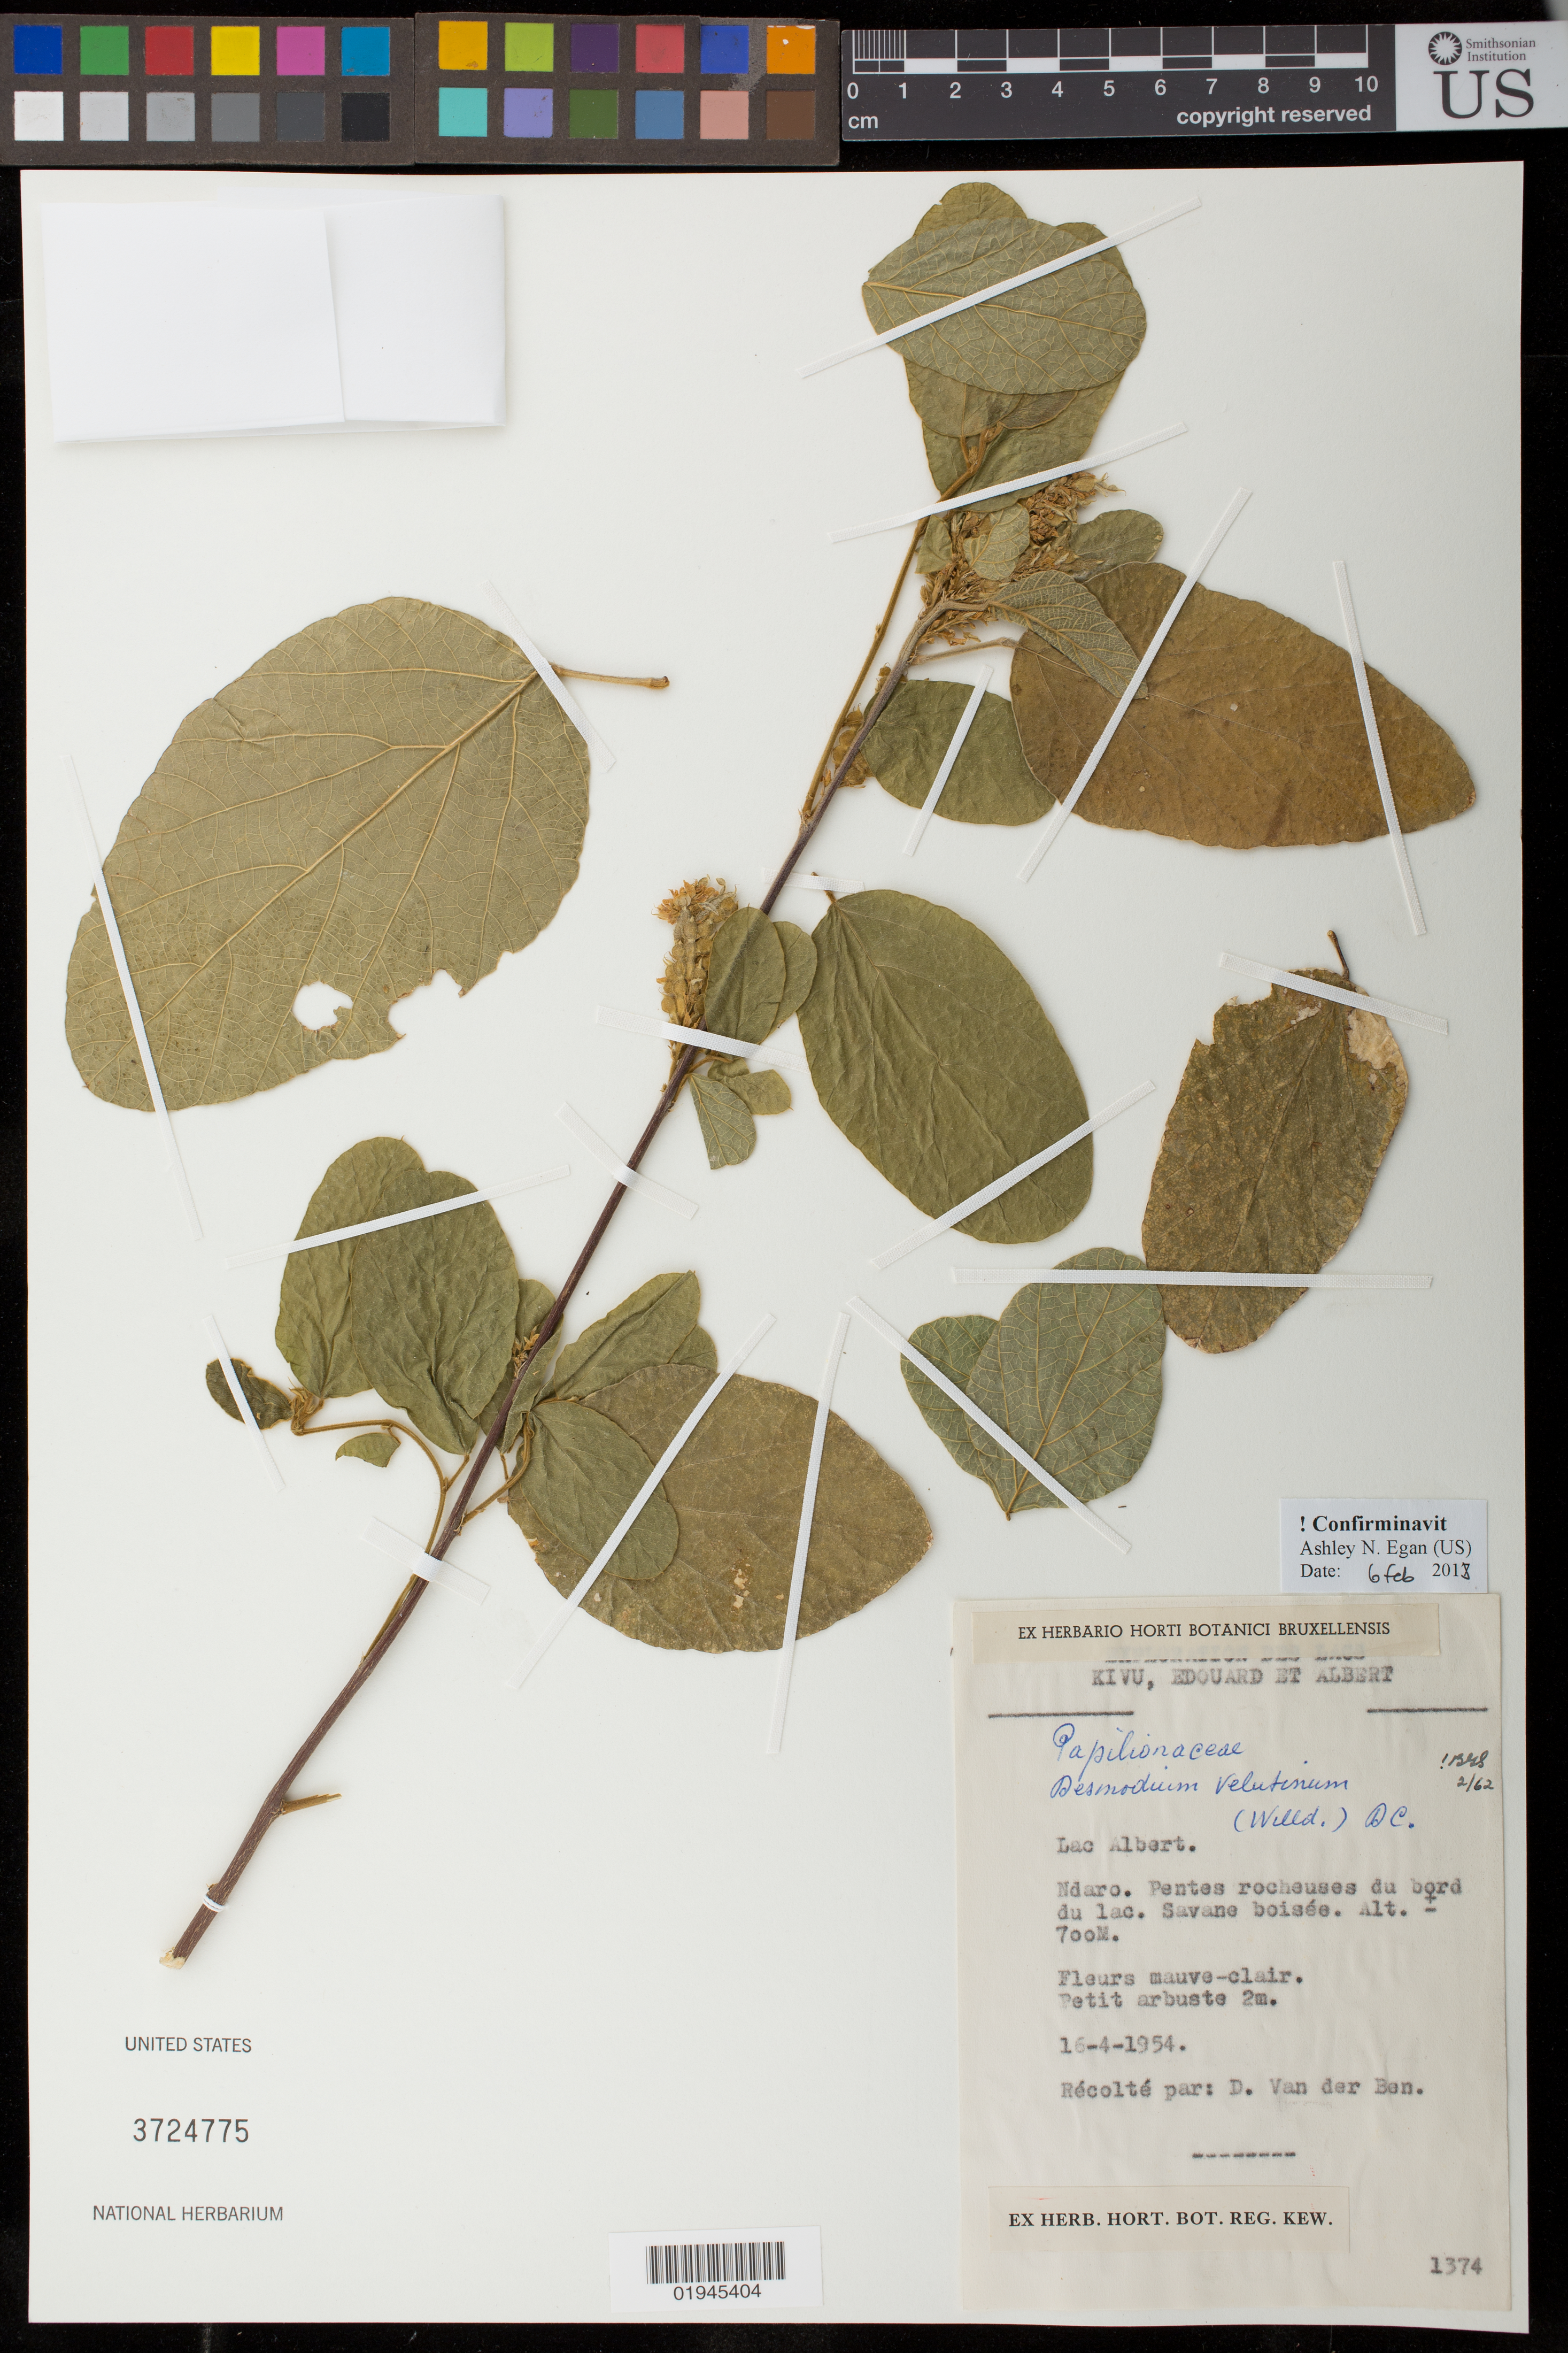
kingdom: Plantae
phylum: Tracheophyta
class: Magnoliopsida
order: Fabales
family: Fabaceae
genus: Polhillides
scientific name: Polhillides velutina subsp. velutina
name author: (Willd.) H. Ohashi & K. Ohashi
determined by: Strong, Mark T., (BOT), Smithsonian Institution - National Museum of Natural History (UNITED STATES)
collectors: D. Van Der Ben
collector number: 1374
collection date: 1954-04-16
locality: Lac Albert, Ndaro. Pentes rocheuses pres du lac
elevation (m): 700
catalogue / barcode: US 3724775